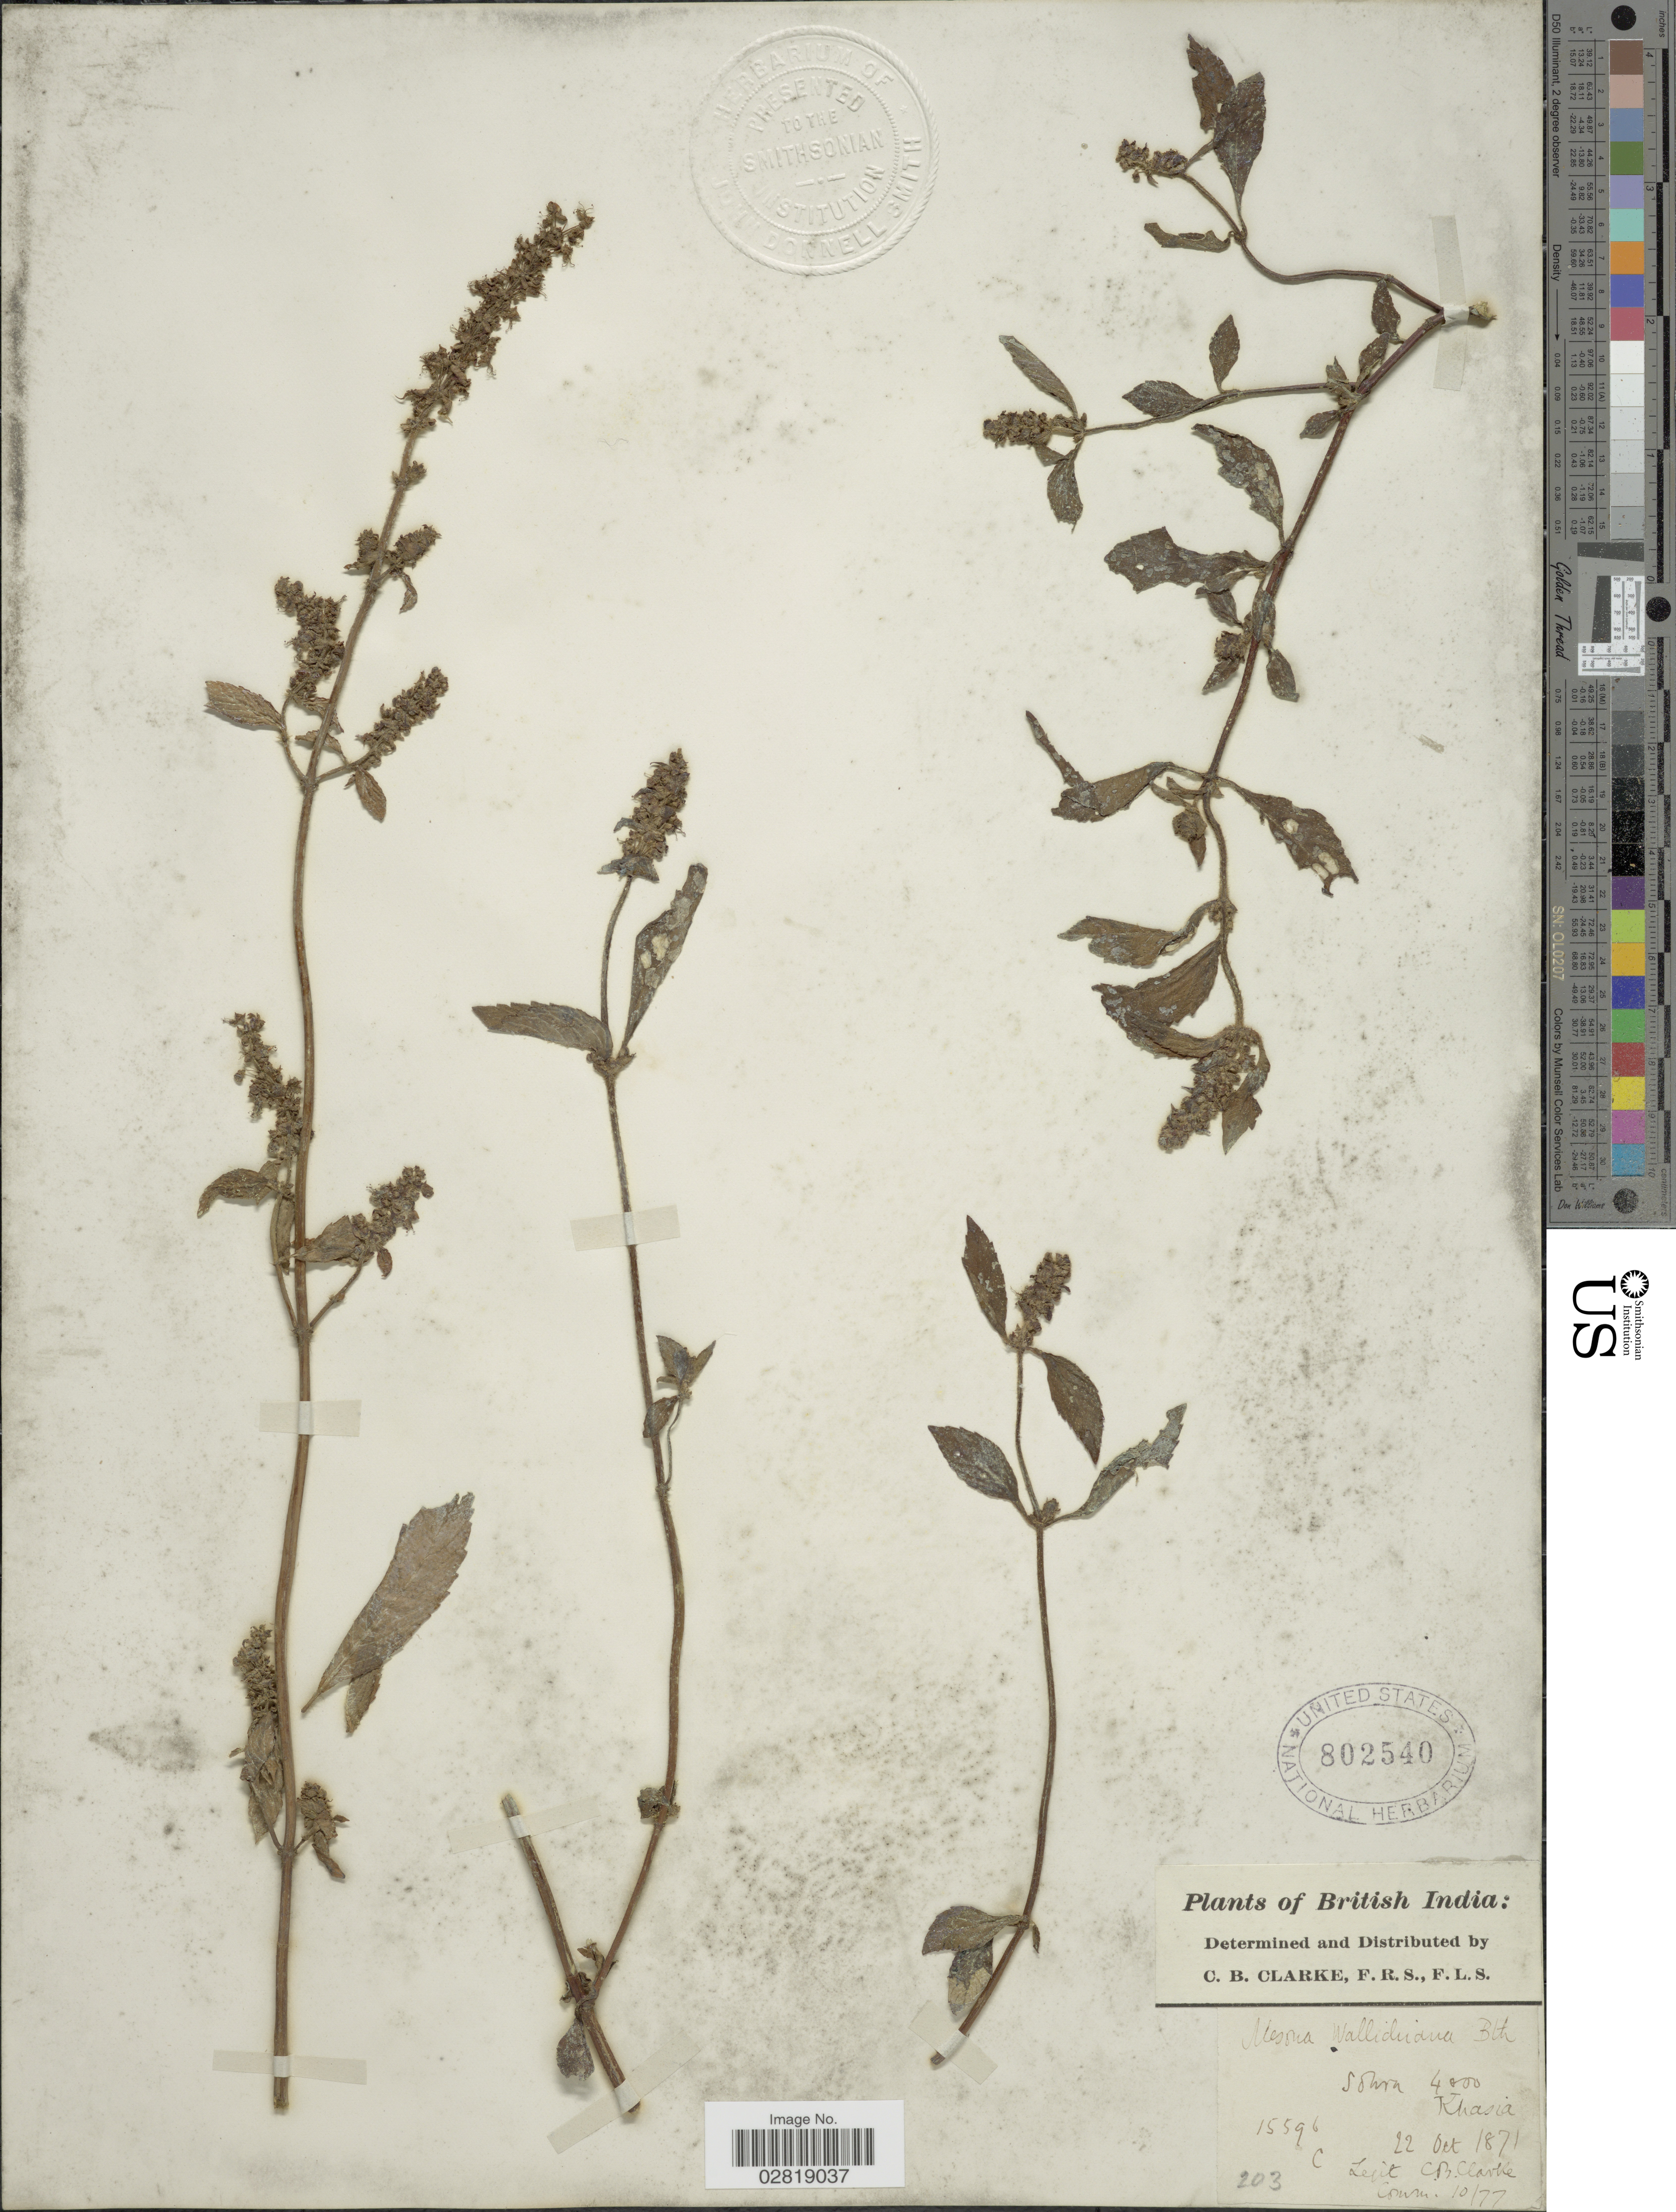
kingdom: Plantae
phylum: Tracheophyta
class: Magnoliopsida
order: Lamiales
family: Lamiaceae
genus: Platostoma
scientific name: Platostoma palustre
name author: (Blume) A.J. Paton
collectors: C. B. Clarke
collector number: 15596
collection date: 1871-10-22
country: India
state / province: Meghalaya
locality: British India. Sohra. Khasia.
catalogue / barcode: US 802540